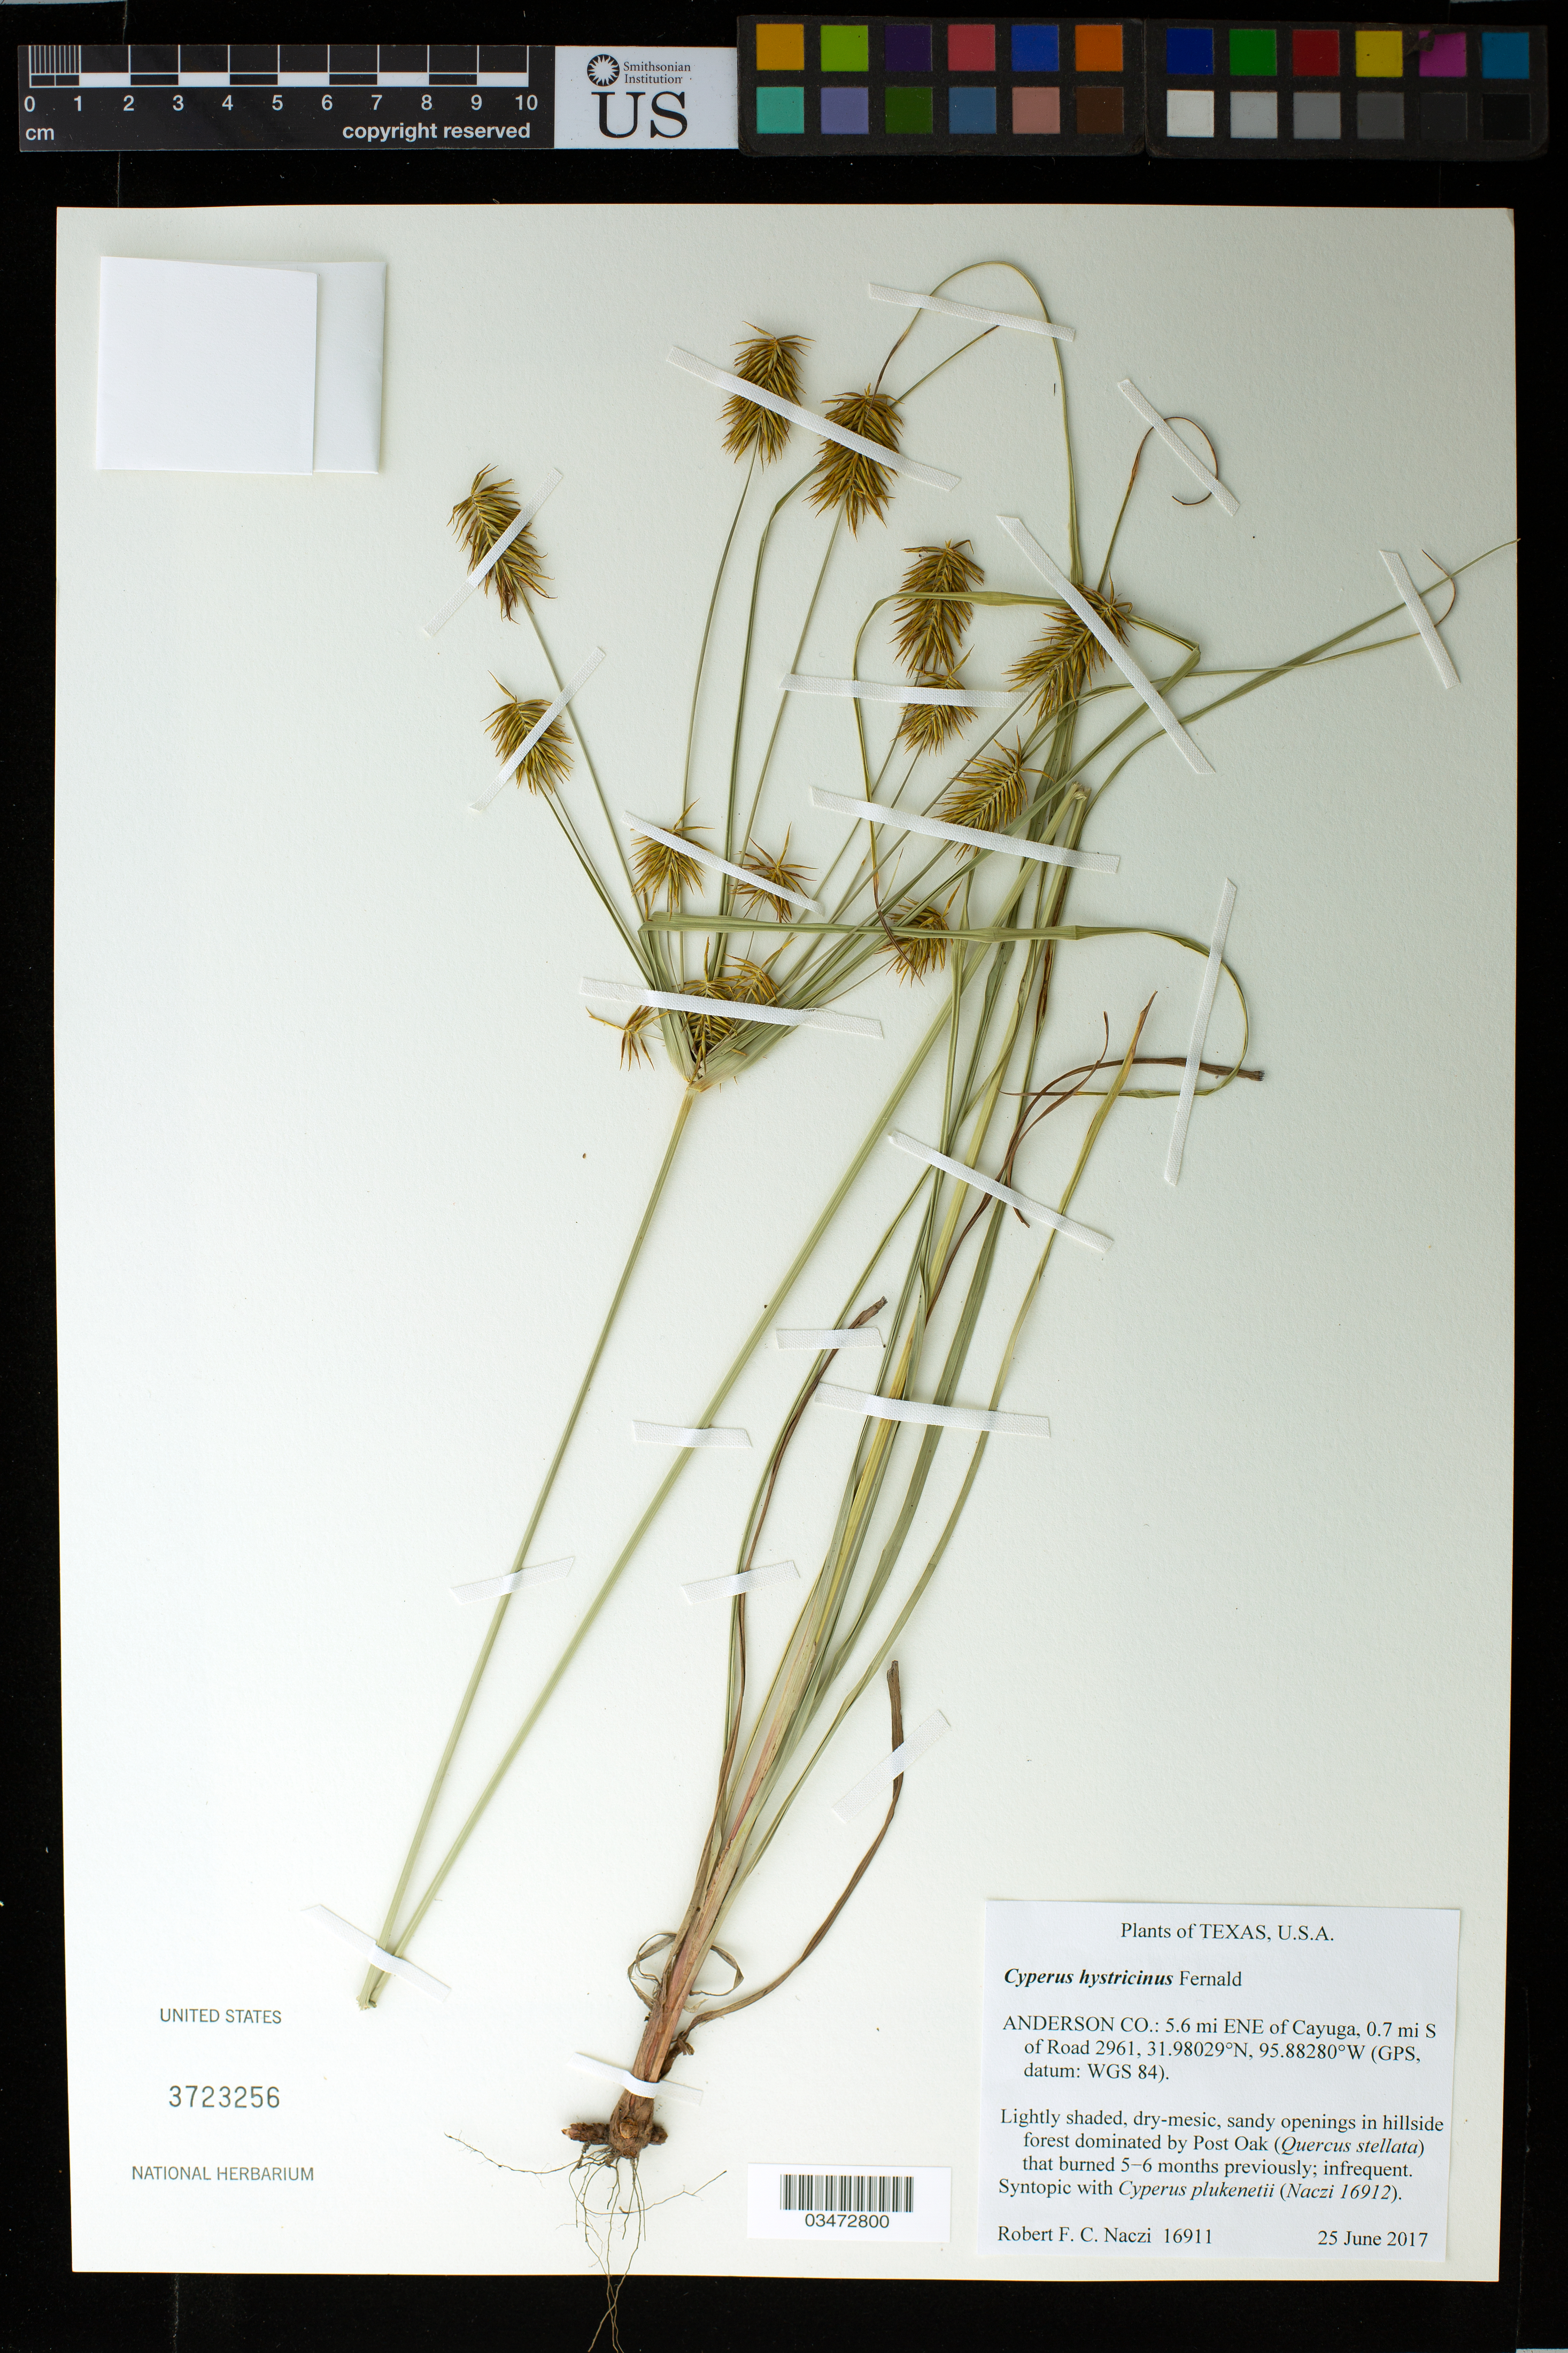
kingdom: Plantae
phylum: Tracheophyta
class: Liliopsida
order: Poales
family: Cyperaceae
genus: Cyperus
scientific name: Cyperus hystricinus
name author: Fernald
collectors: R. F. C. Naczi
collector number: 16911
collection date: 2017-06-25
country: United States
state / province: Texas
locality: Anderson Co:. 5.6 mi ENE of Cayuga, 0.7 mi S of Road 2961. (GPS, datum: WGS 84).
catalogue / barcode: US 3723256